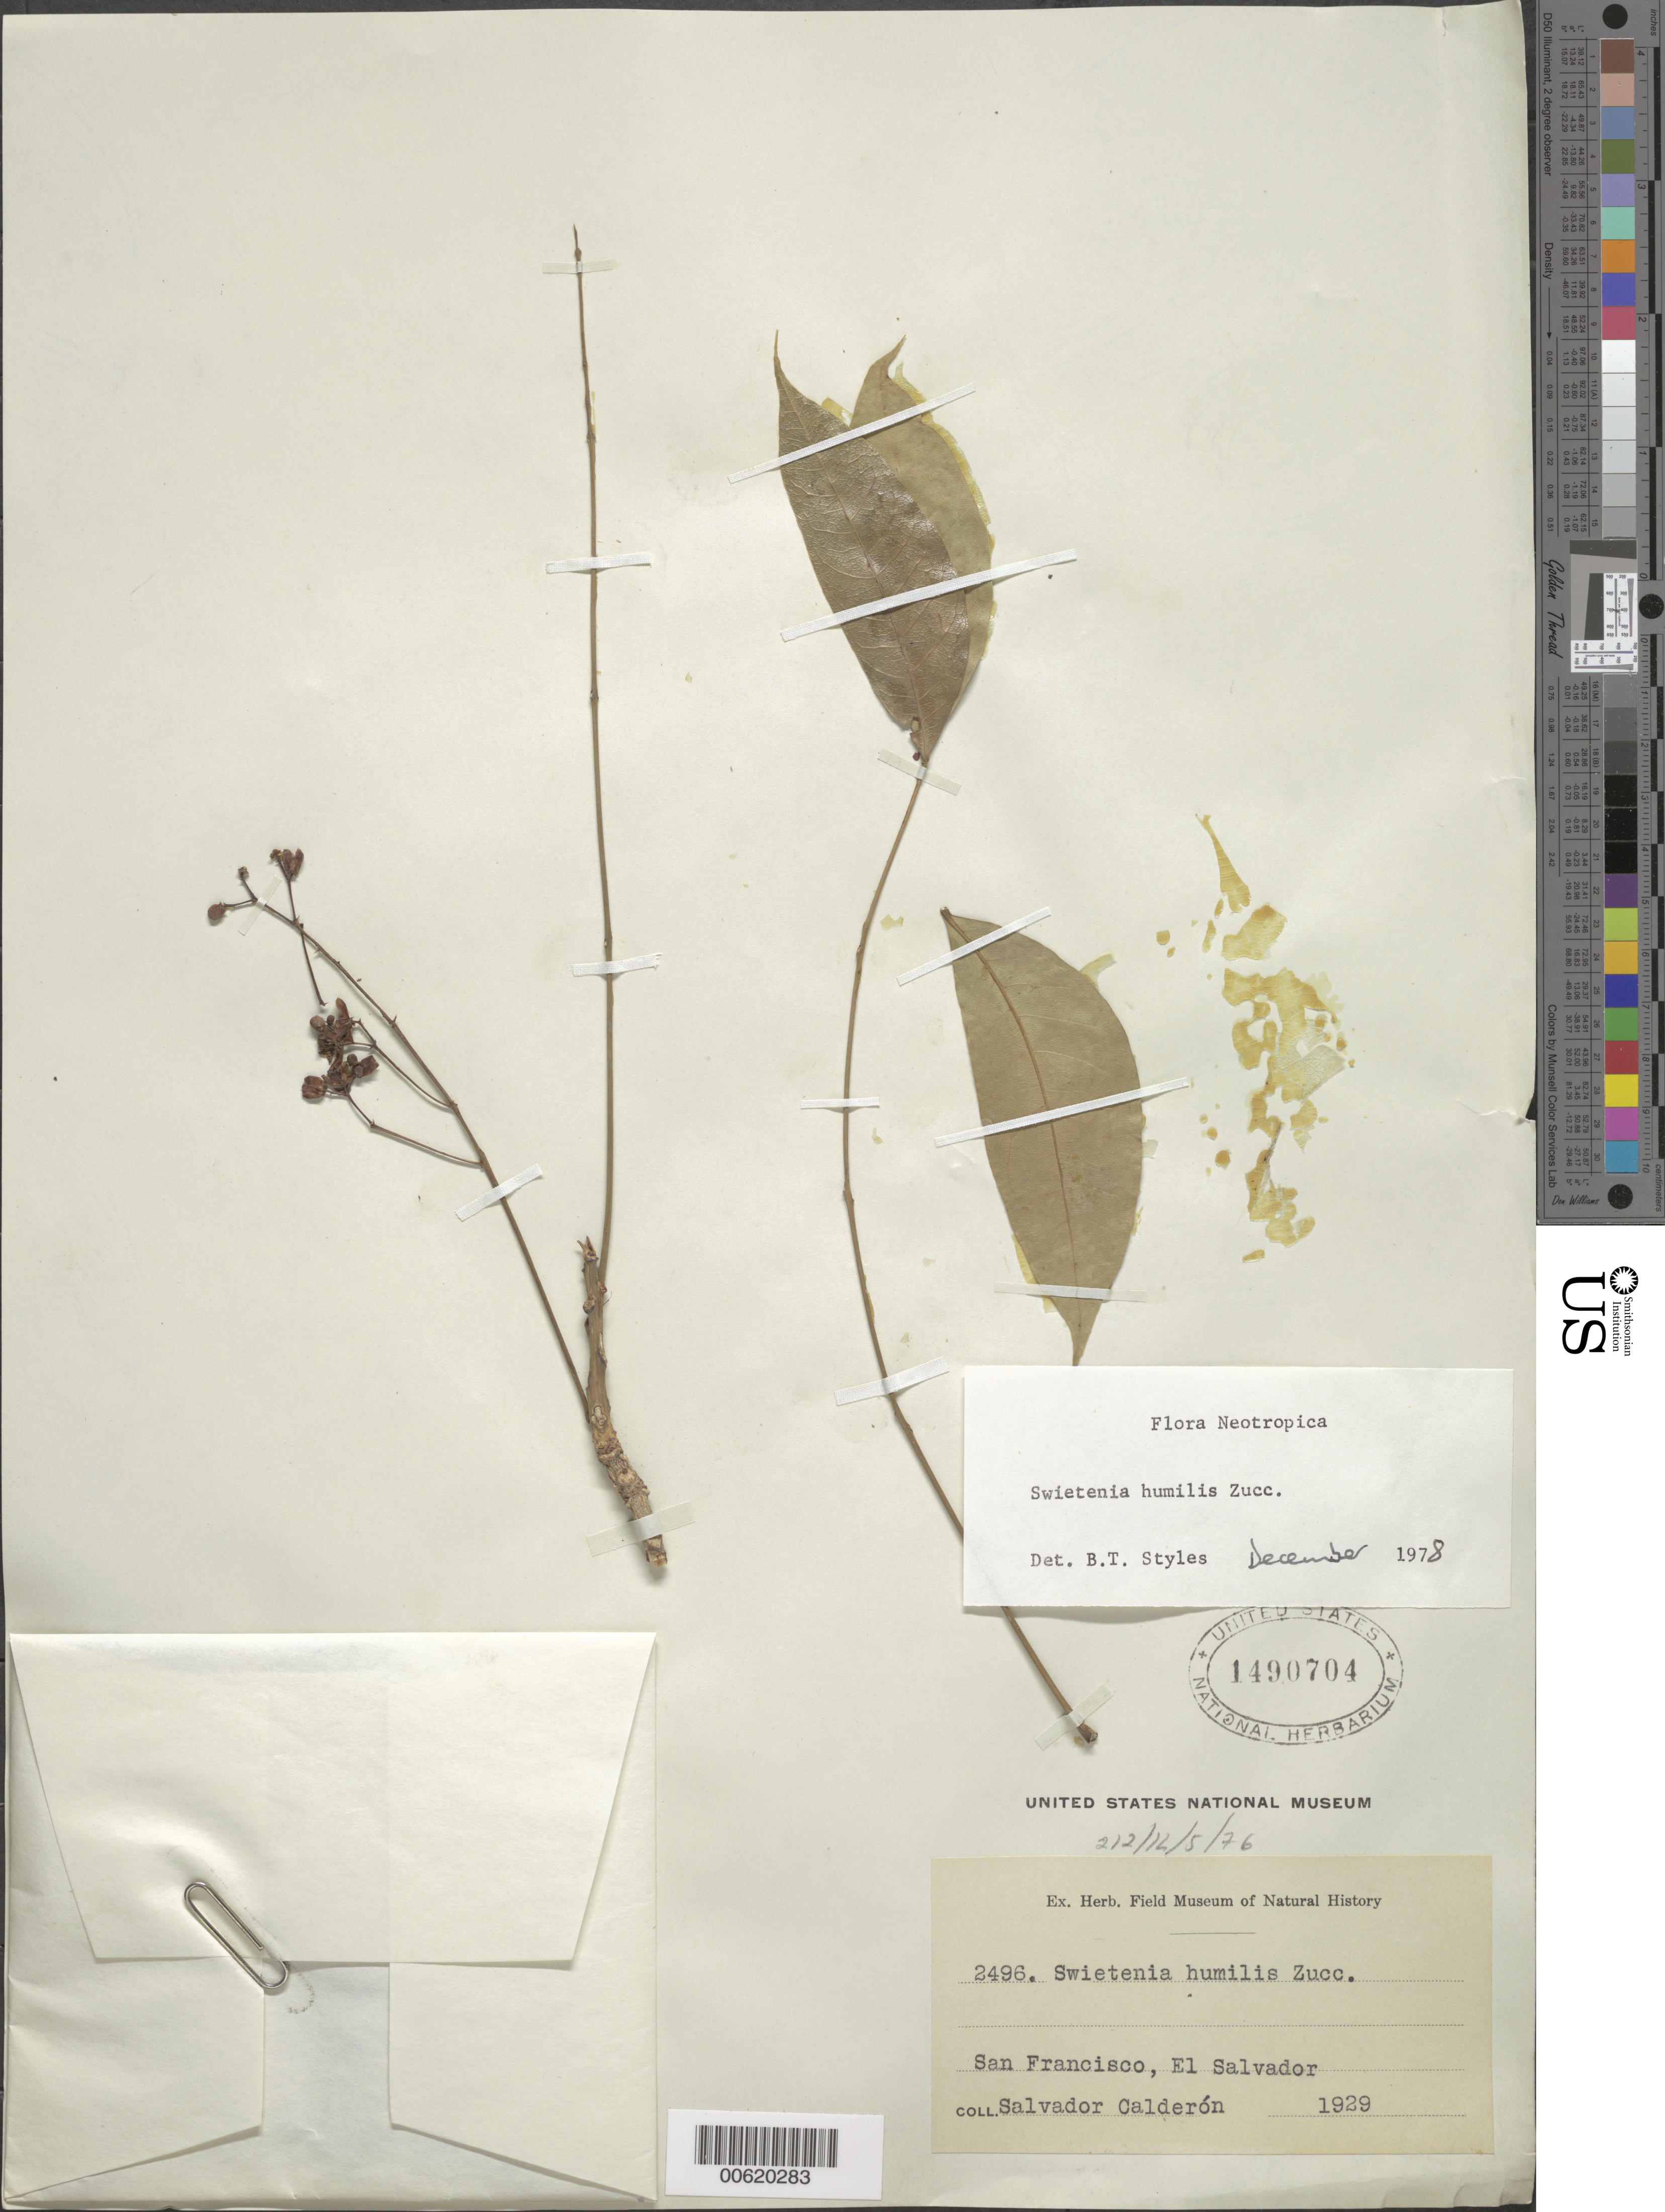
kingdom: Plantae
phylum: Tracheophyta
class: Magnoliopsida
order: Sapindales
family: Meliaceae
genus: Swietenia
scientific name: Swietenia humilis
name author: Zucc.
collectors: S. Calderón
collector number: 2496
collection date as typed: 1929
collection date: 1929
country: El Salvador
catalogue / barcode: US 1490704